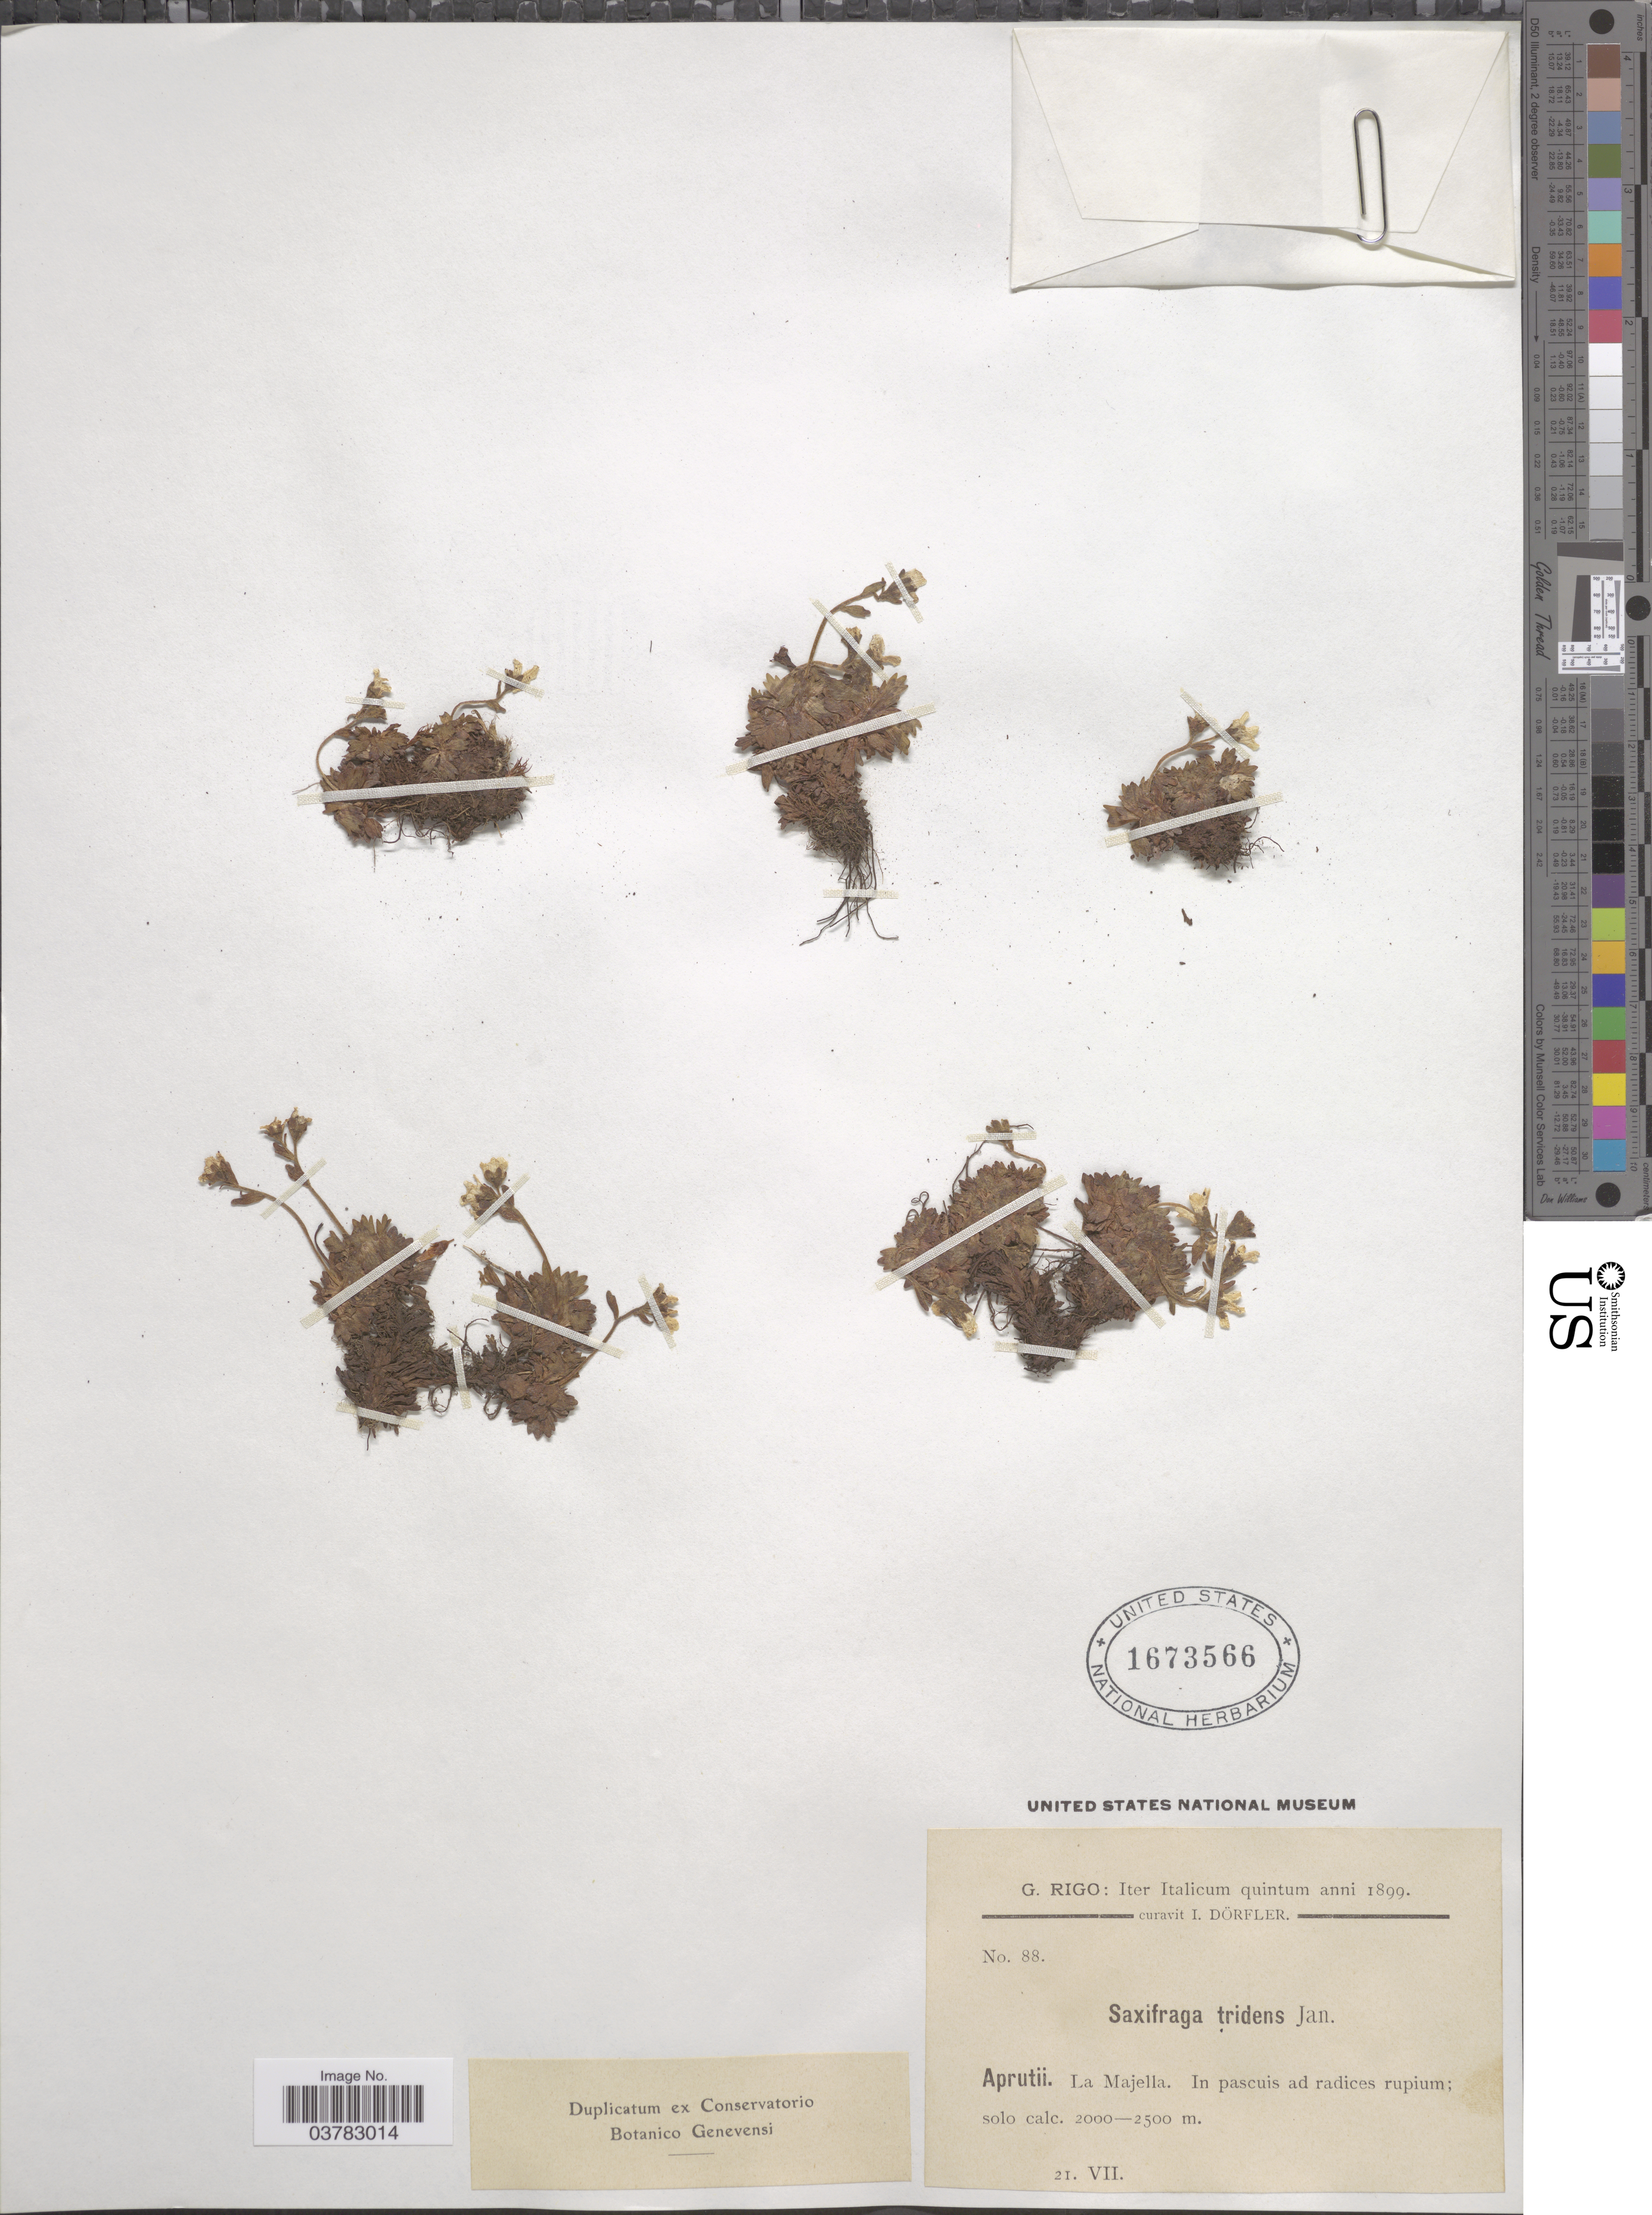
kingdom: Plantae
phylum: Tracheophyta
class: Magnoliopsida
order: Saxifragales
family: Saxifragaceae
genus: Saxifraga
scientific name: Saxifraga tridens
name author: (Jan ex Engl.) Engl. & Irmsch.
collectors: G. Rigo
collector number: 88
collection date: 1899-07-21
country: Italy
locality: Iter Italicum quintum anni 1899. Aprutii. La Majella. In pascuis ad radices rupium.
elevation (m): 2000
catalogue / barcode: US 1673566